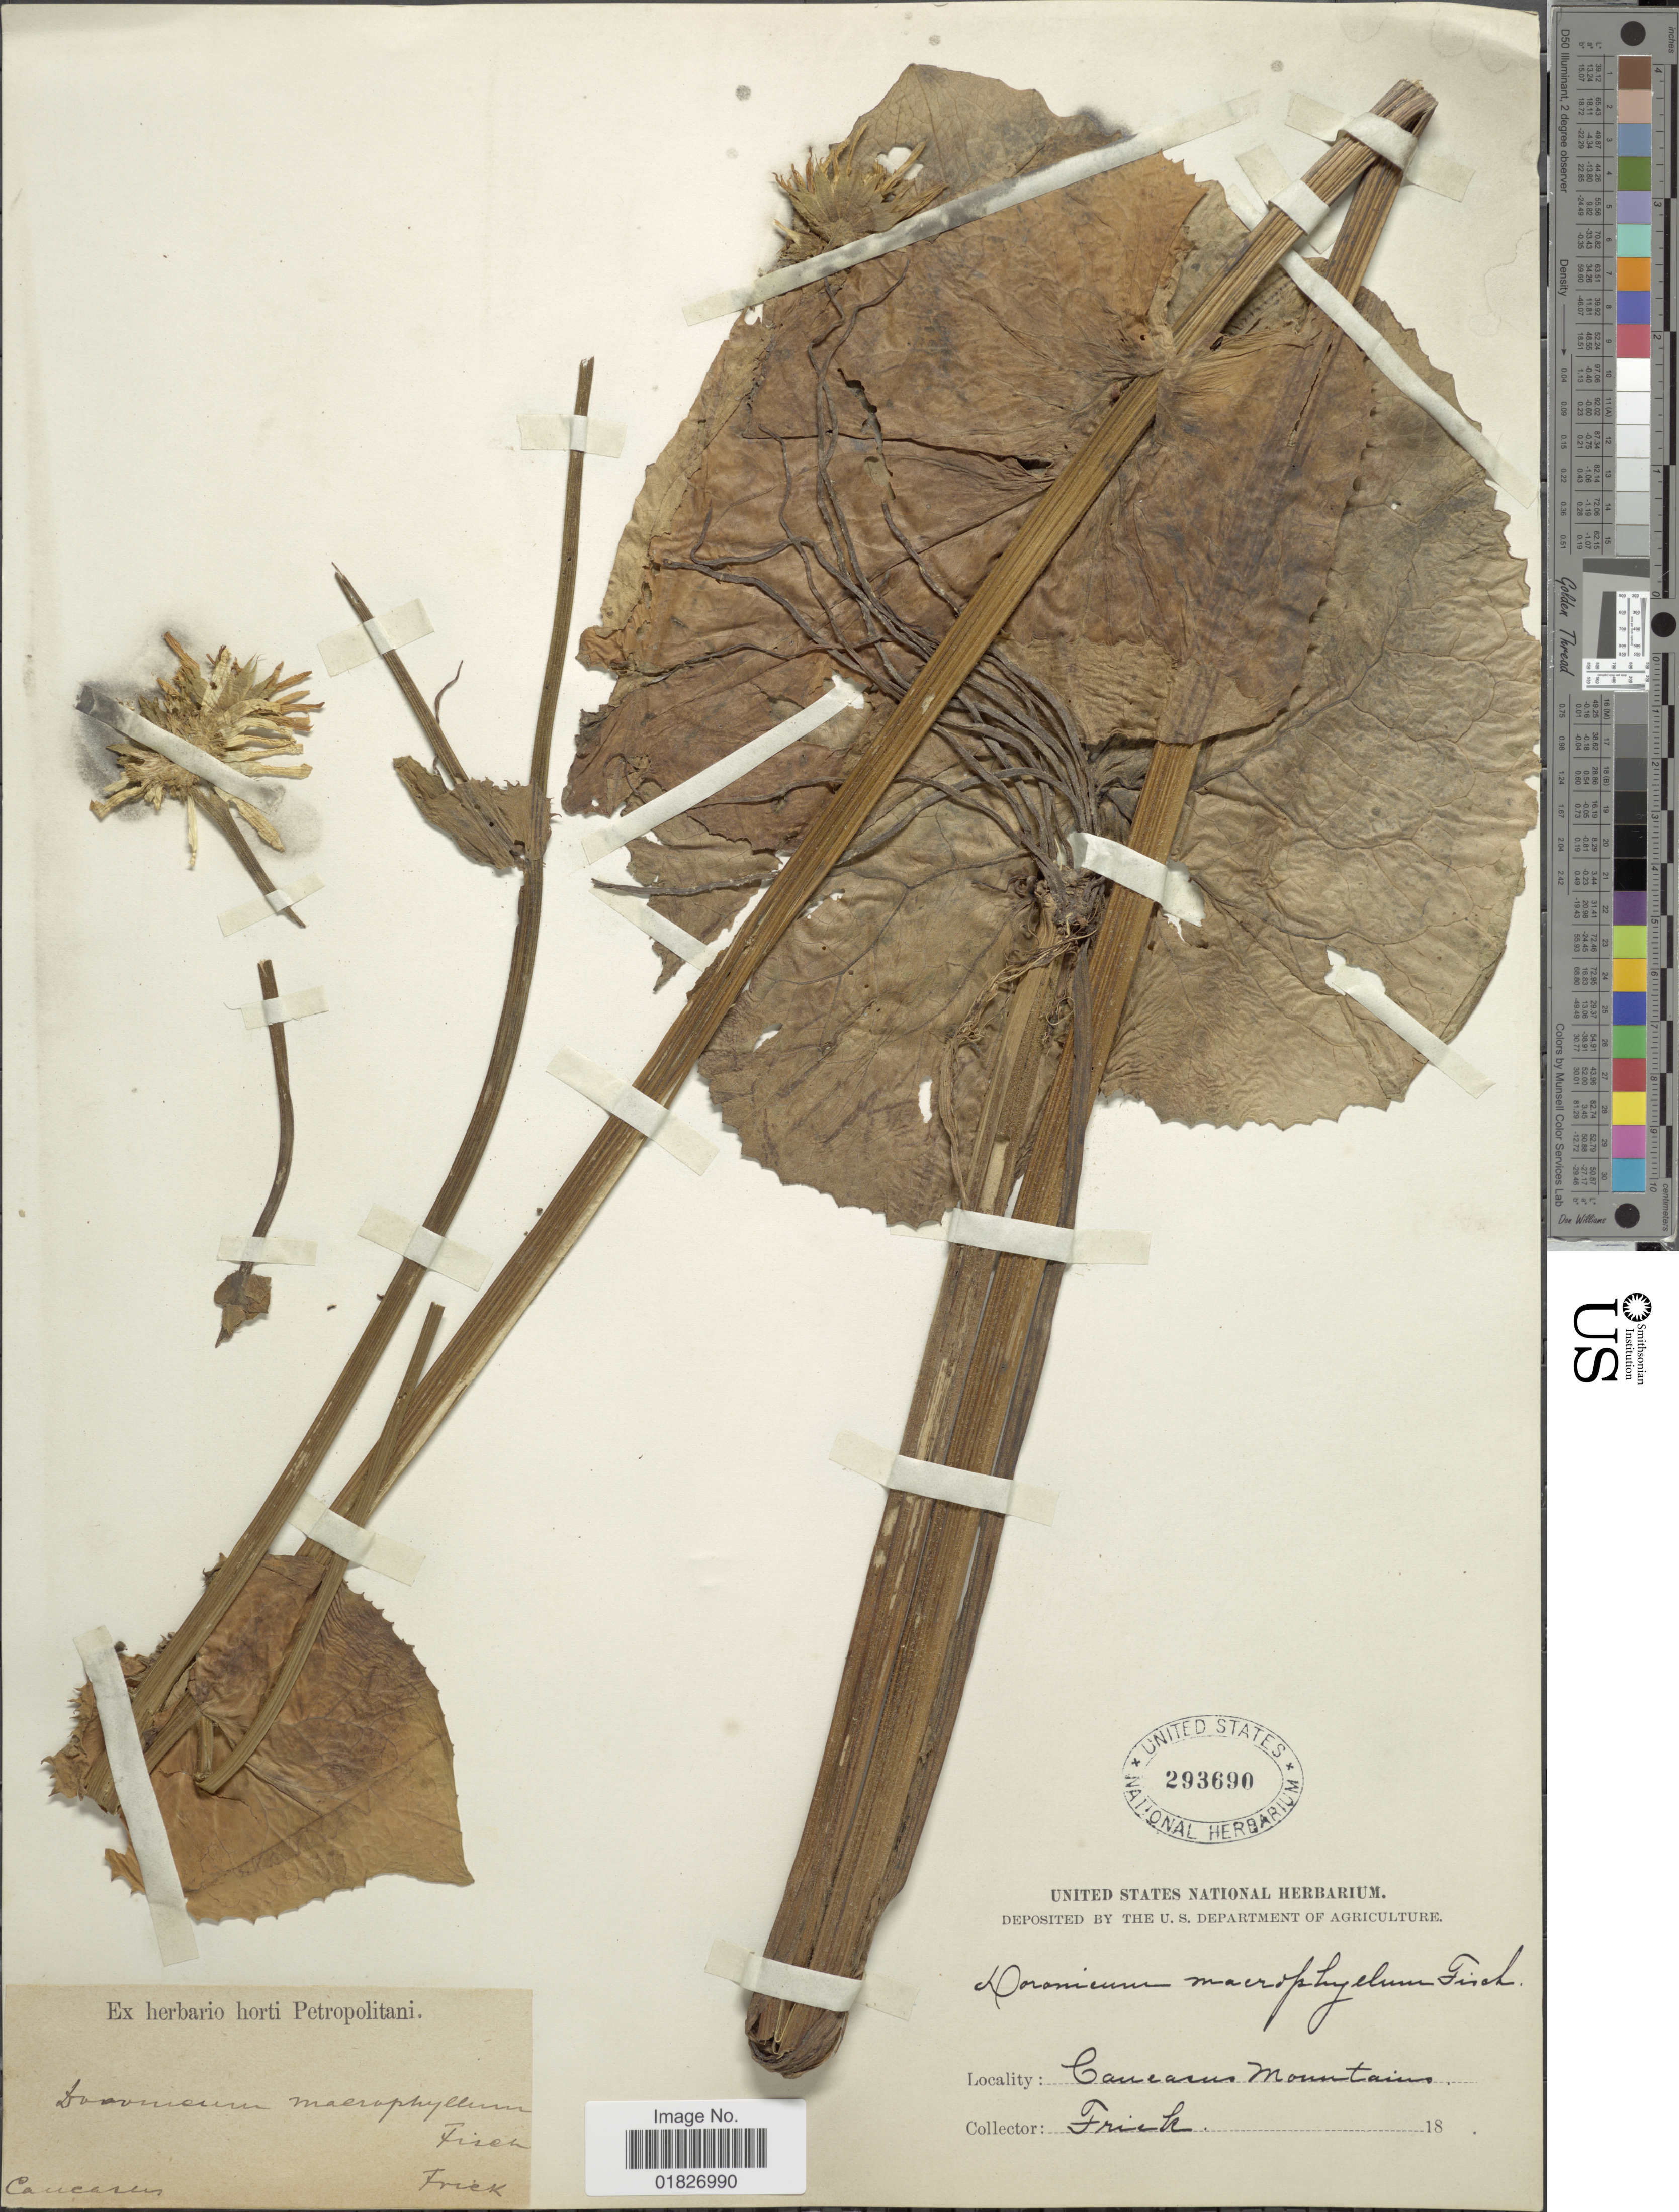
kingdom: Plantae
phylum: Tracheophyta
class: Magnoliopsida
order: Asterales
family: Asteraceae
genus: Doronicum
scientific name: Doronicum macrophyllum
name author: Fisch.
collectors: Frick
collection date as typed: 18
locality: Caucarus, Caucarus Mountains [interpreted]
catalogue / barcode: US 293690